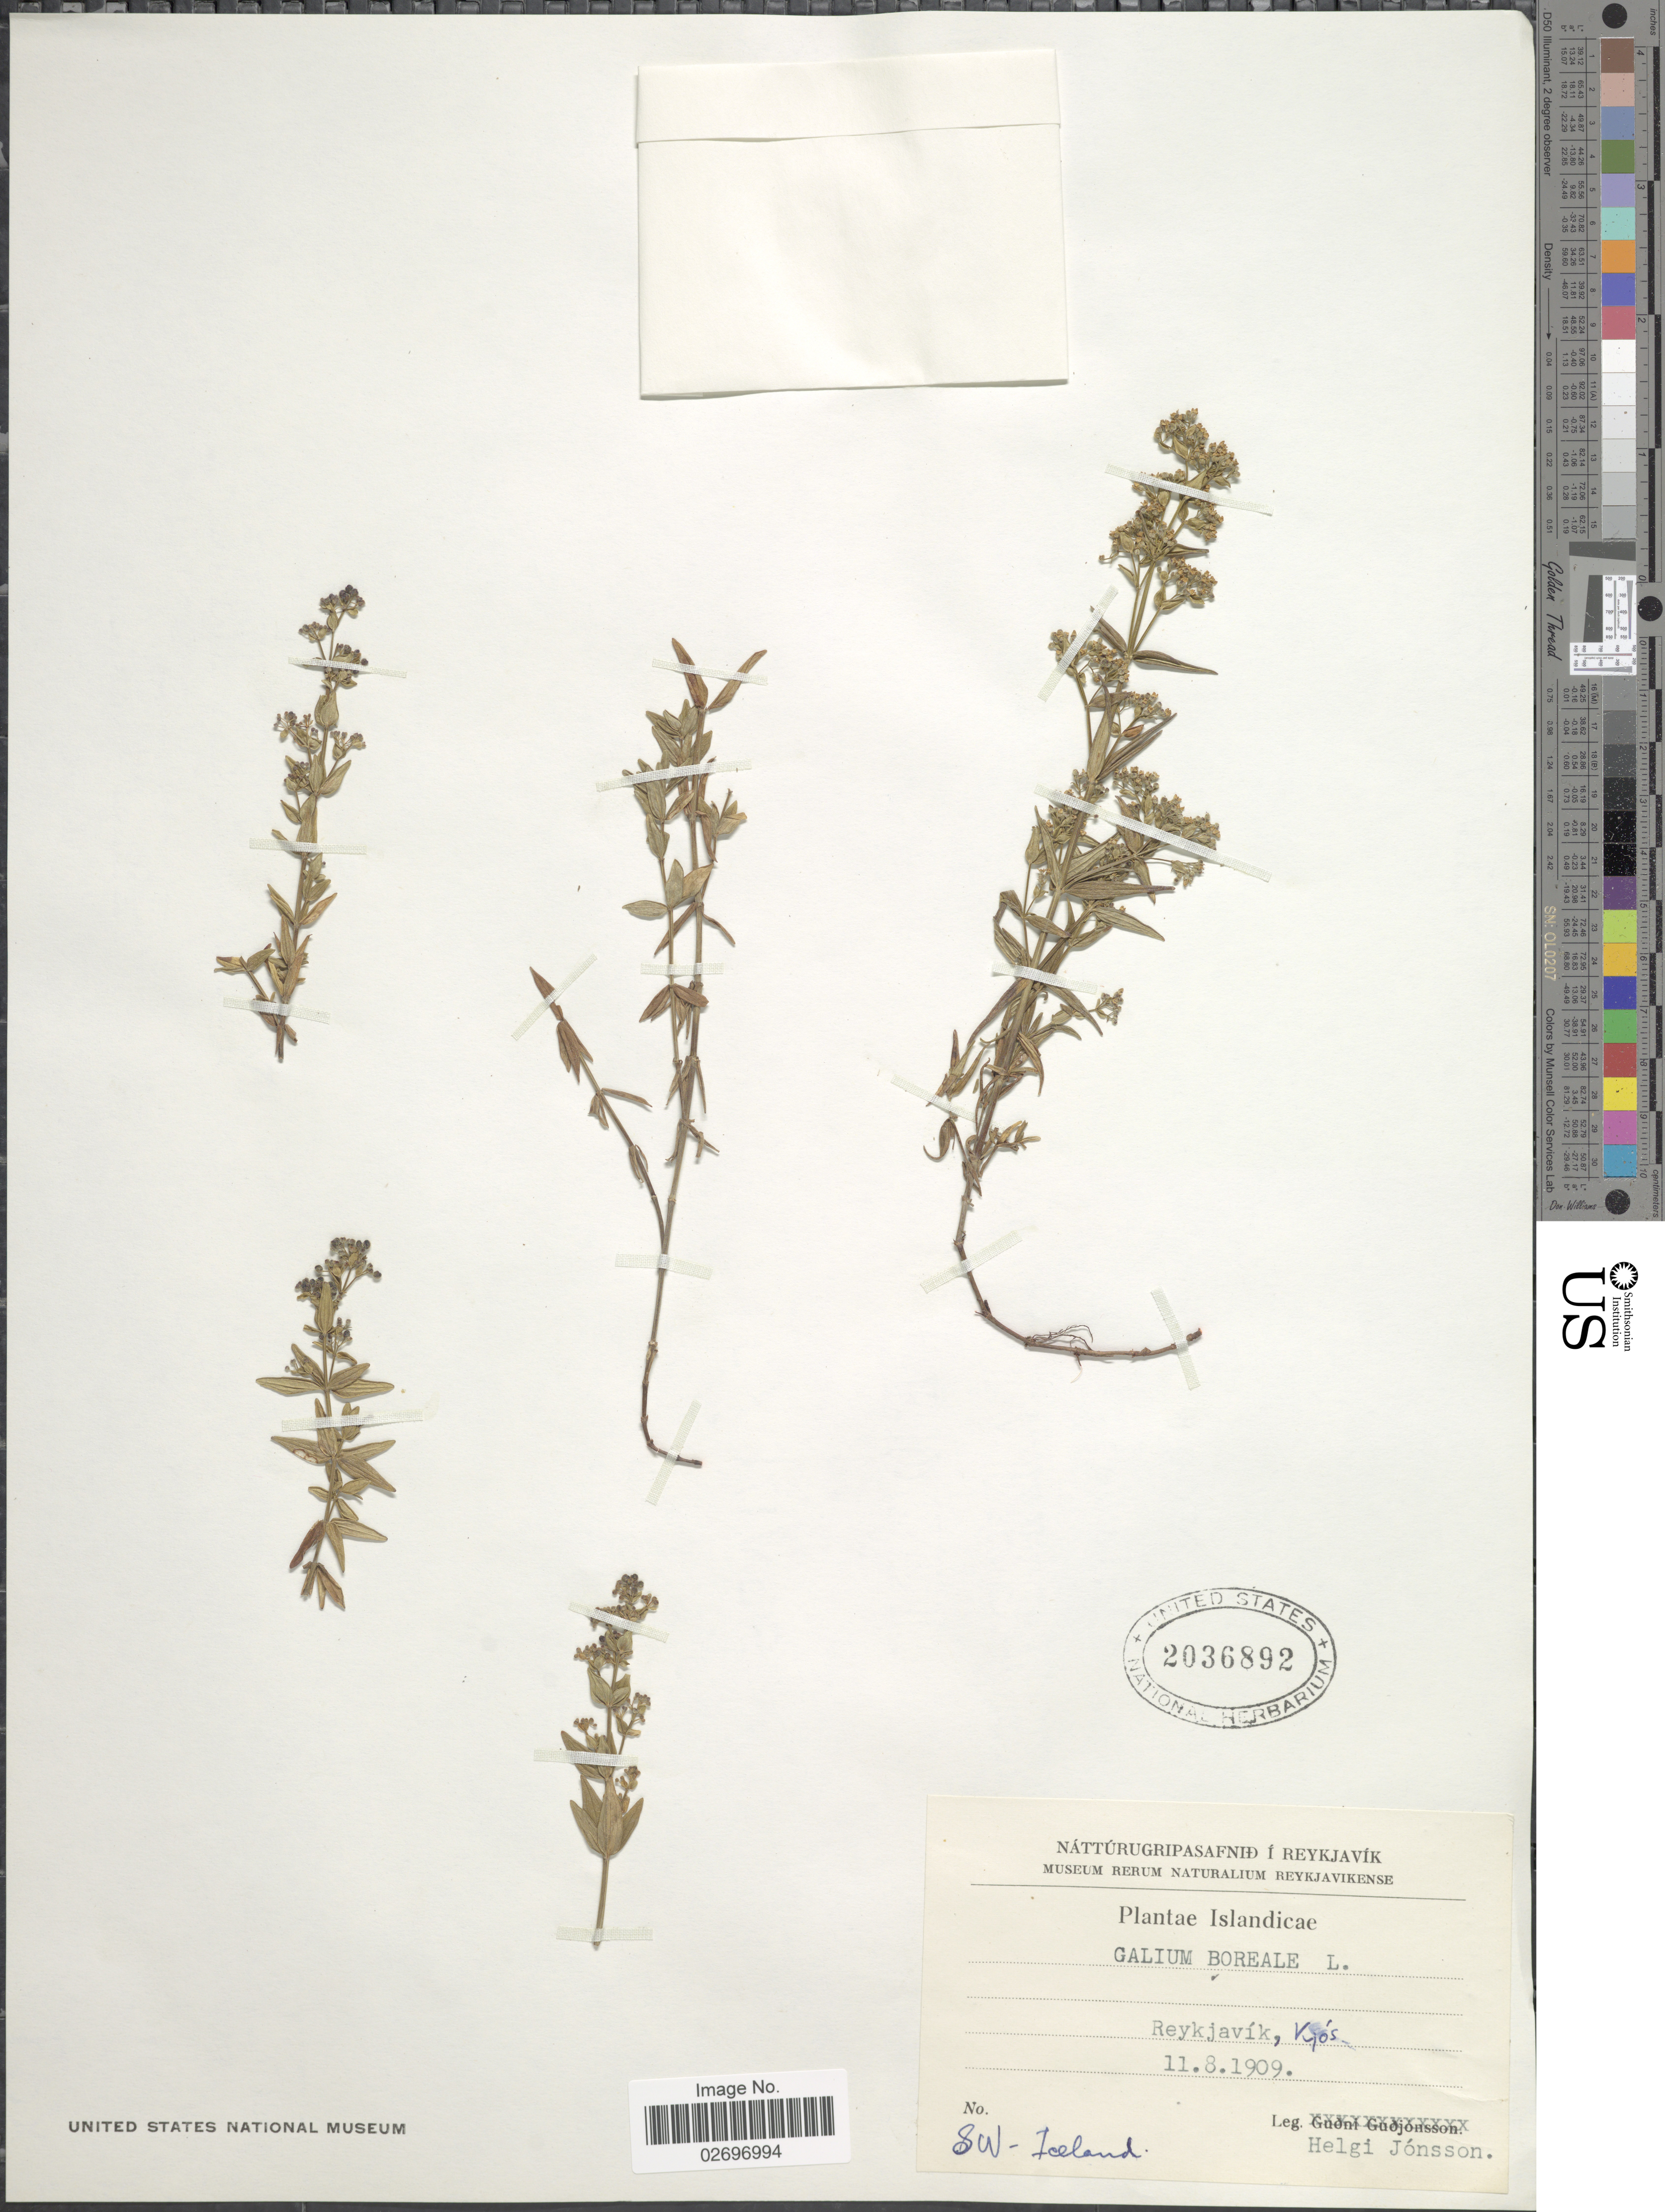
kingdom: Plantae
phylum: Tracheophyta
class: Magnoliopsida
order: Gentianales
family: Rubiaceae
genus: Galium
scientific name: Galium boreale L.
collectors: H. Jónsson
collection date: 1909-08-11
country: Iceland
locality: Reykjavik, Vijos, SW-Iceland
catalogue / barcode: US 2036892